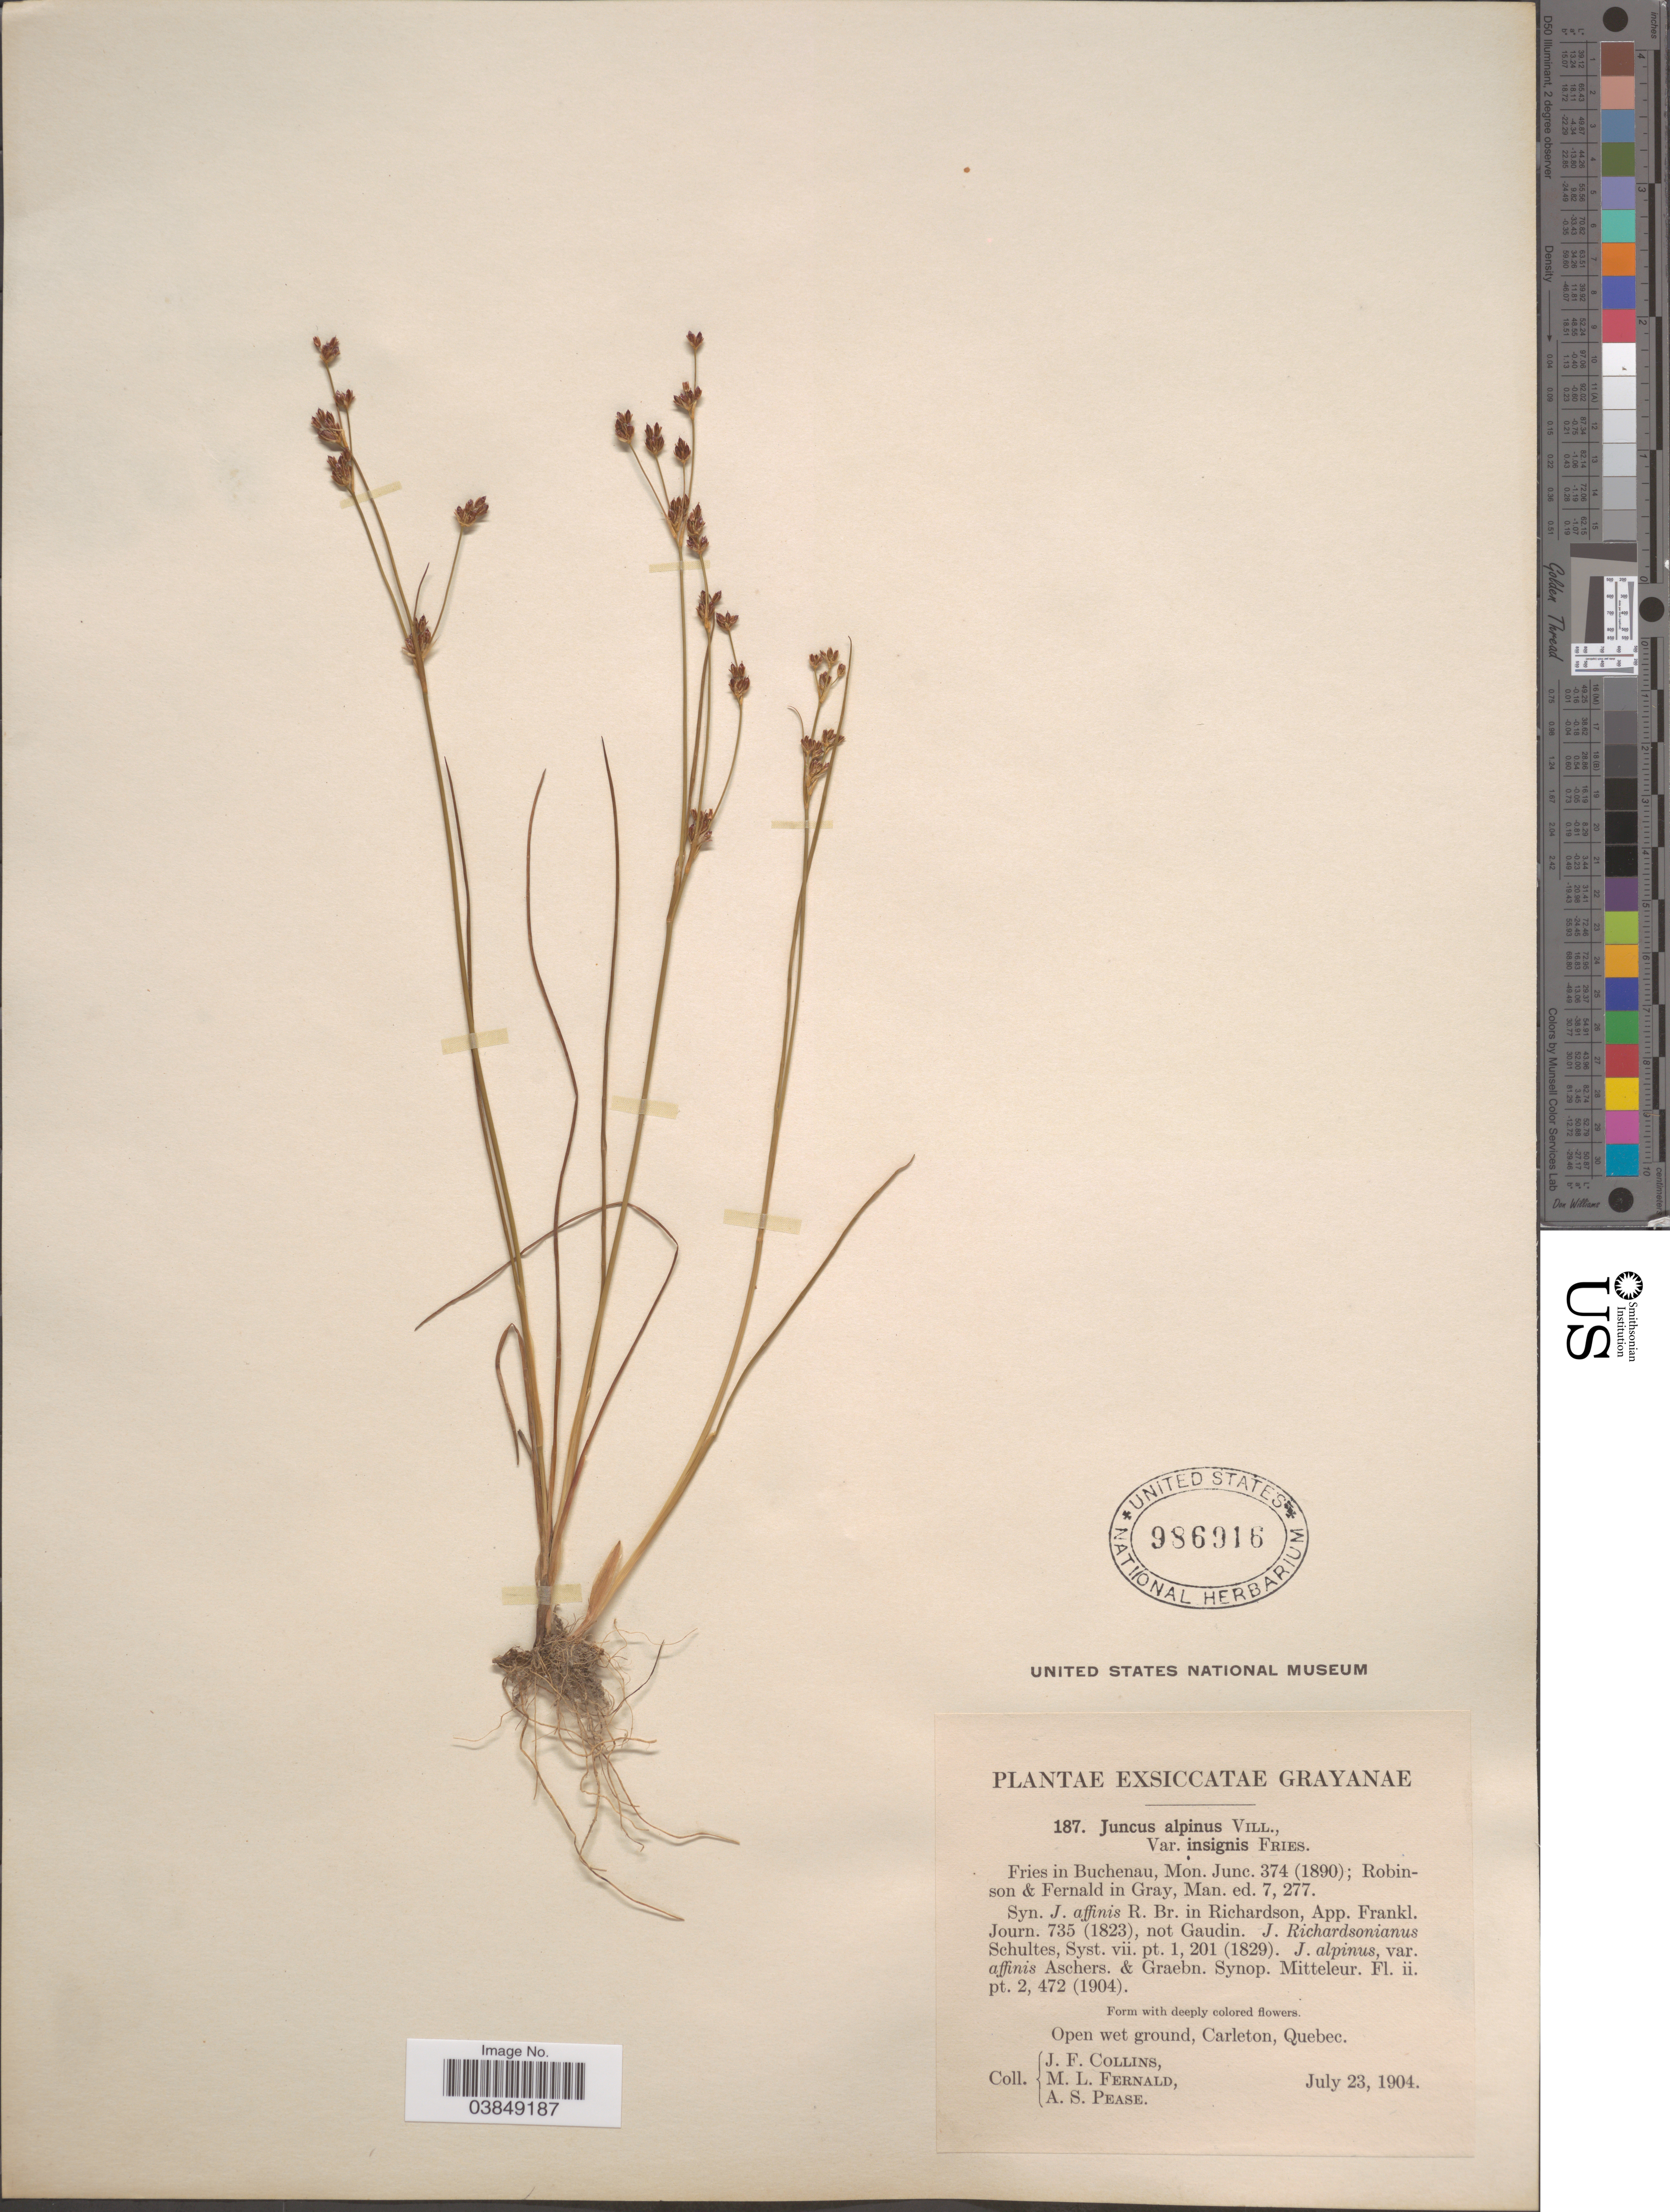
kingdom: Plantae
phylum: Tracheophyta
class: Liliopsida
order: Poales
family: Juncaceae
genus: Juncus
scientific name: Juncus alpinus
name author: Vill.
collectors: J. Collins, M. L. Fernald & A. S. Pease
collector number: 187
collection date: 1904-07-23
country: Canada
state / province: Quebec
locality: Open wet ground, Carleton.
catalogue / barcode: US 986916